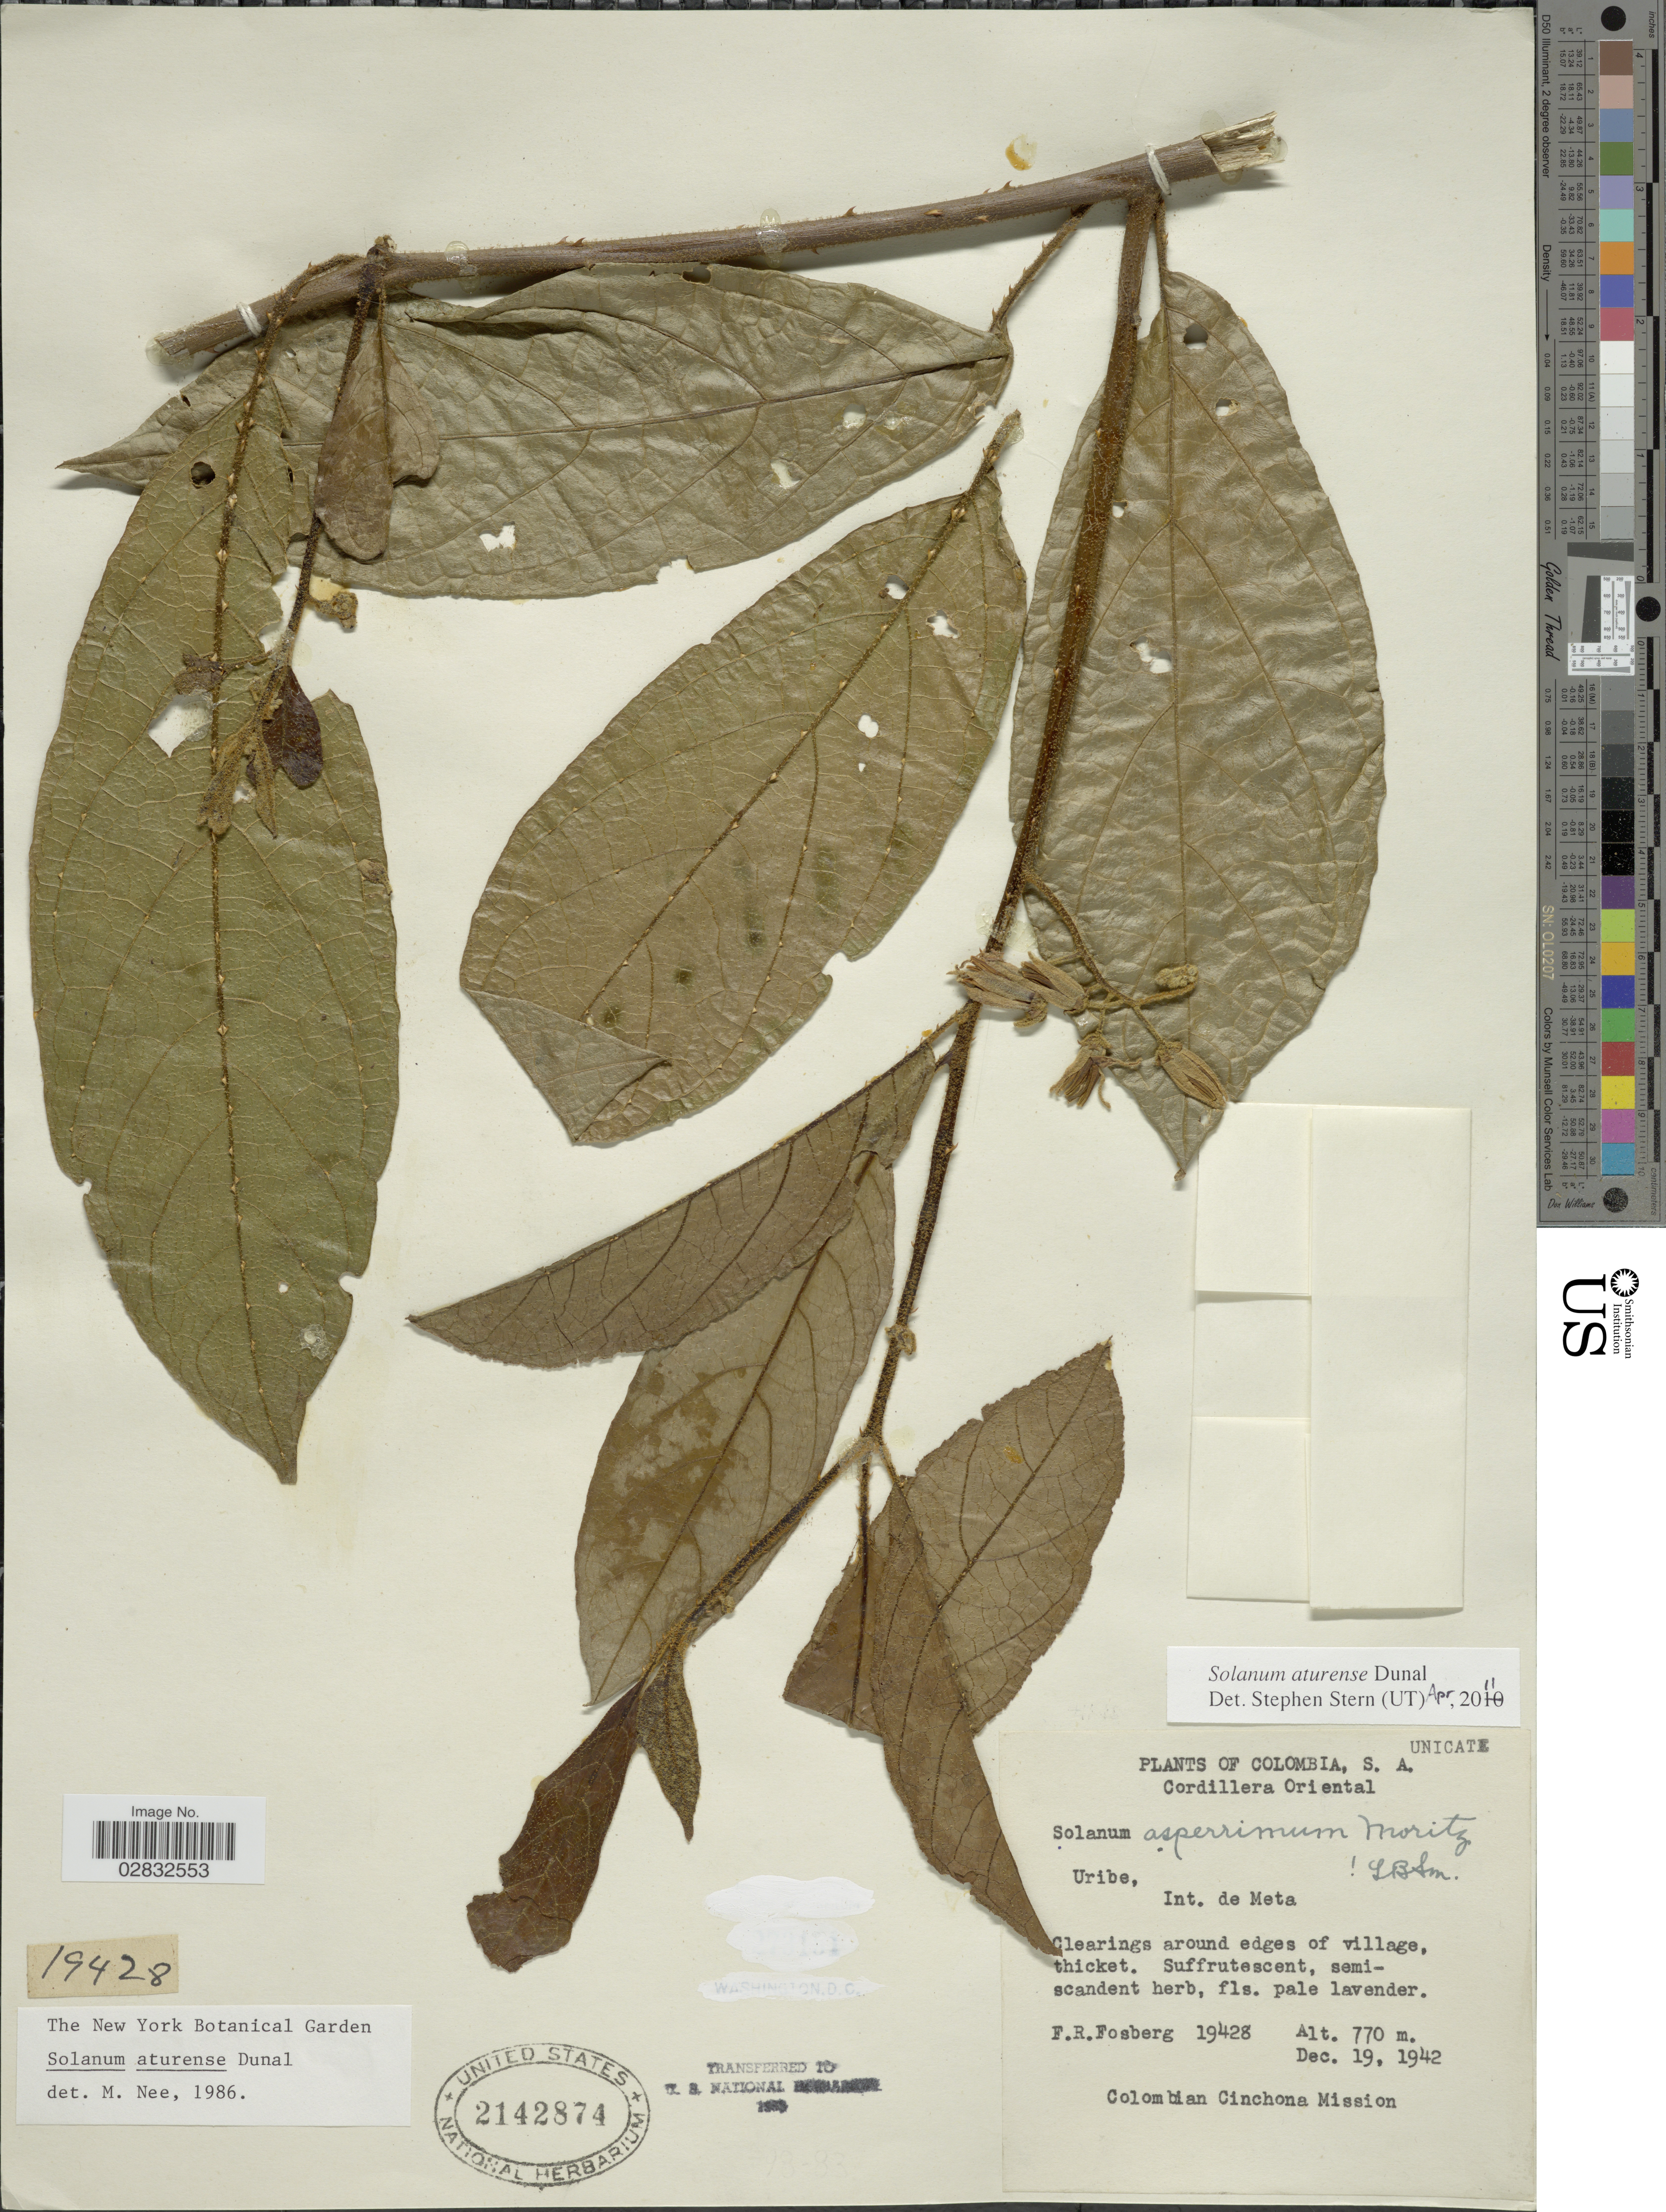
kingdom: Plantae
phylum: Tracheophyta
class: Magnoliopsida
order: Solanales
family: Solanaceae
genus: Solanum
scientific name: Solanum aturense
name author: Humb. & Bonpl. ex Dunal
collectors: F. R. Fosberg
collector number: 19428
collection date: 1942-12-19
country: Colombia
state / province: Meta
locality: Cordillera Oriental, Uribe, Int. de Meta.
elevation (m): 770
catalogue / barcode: US 2142874